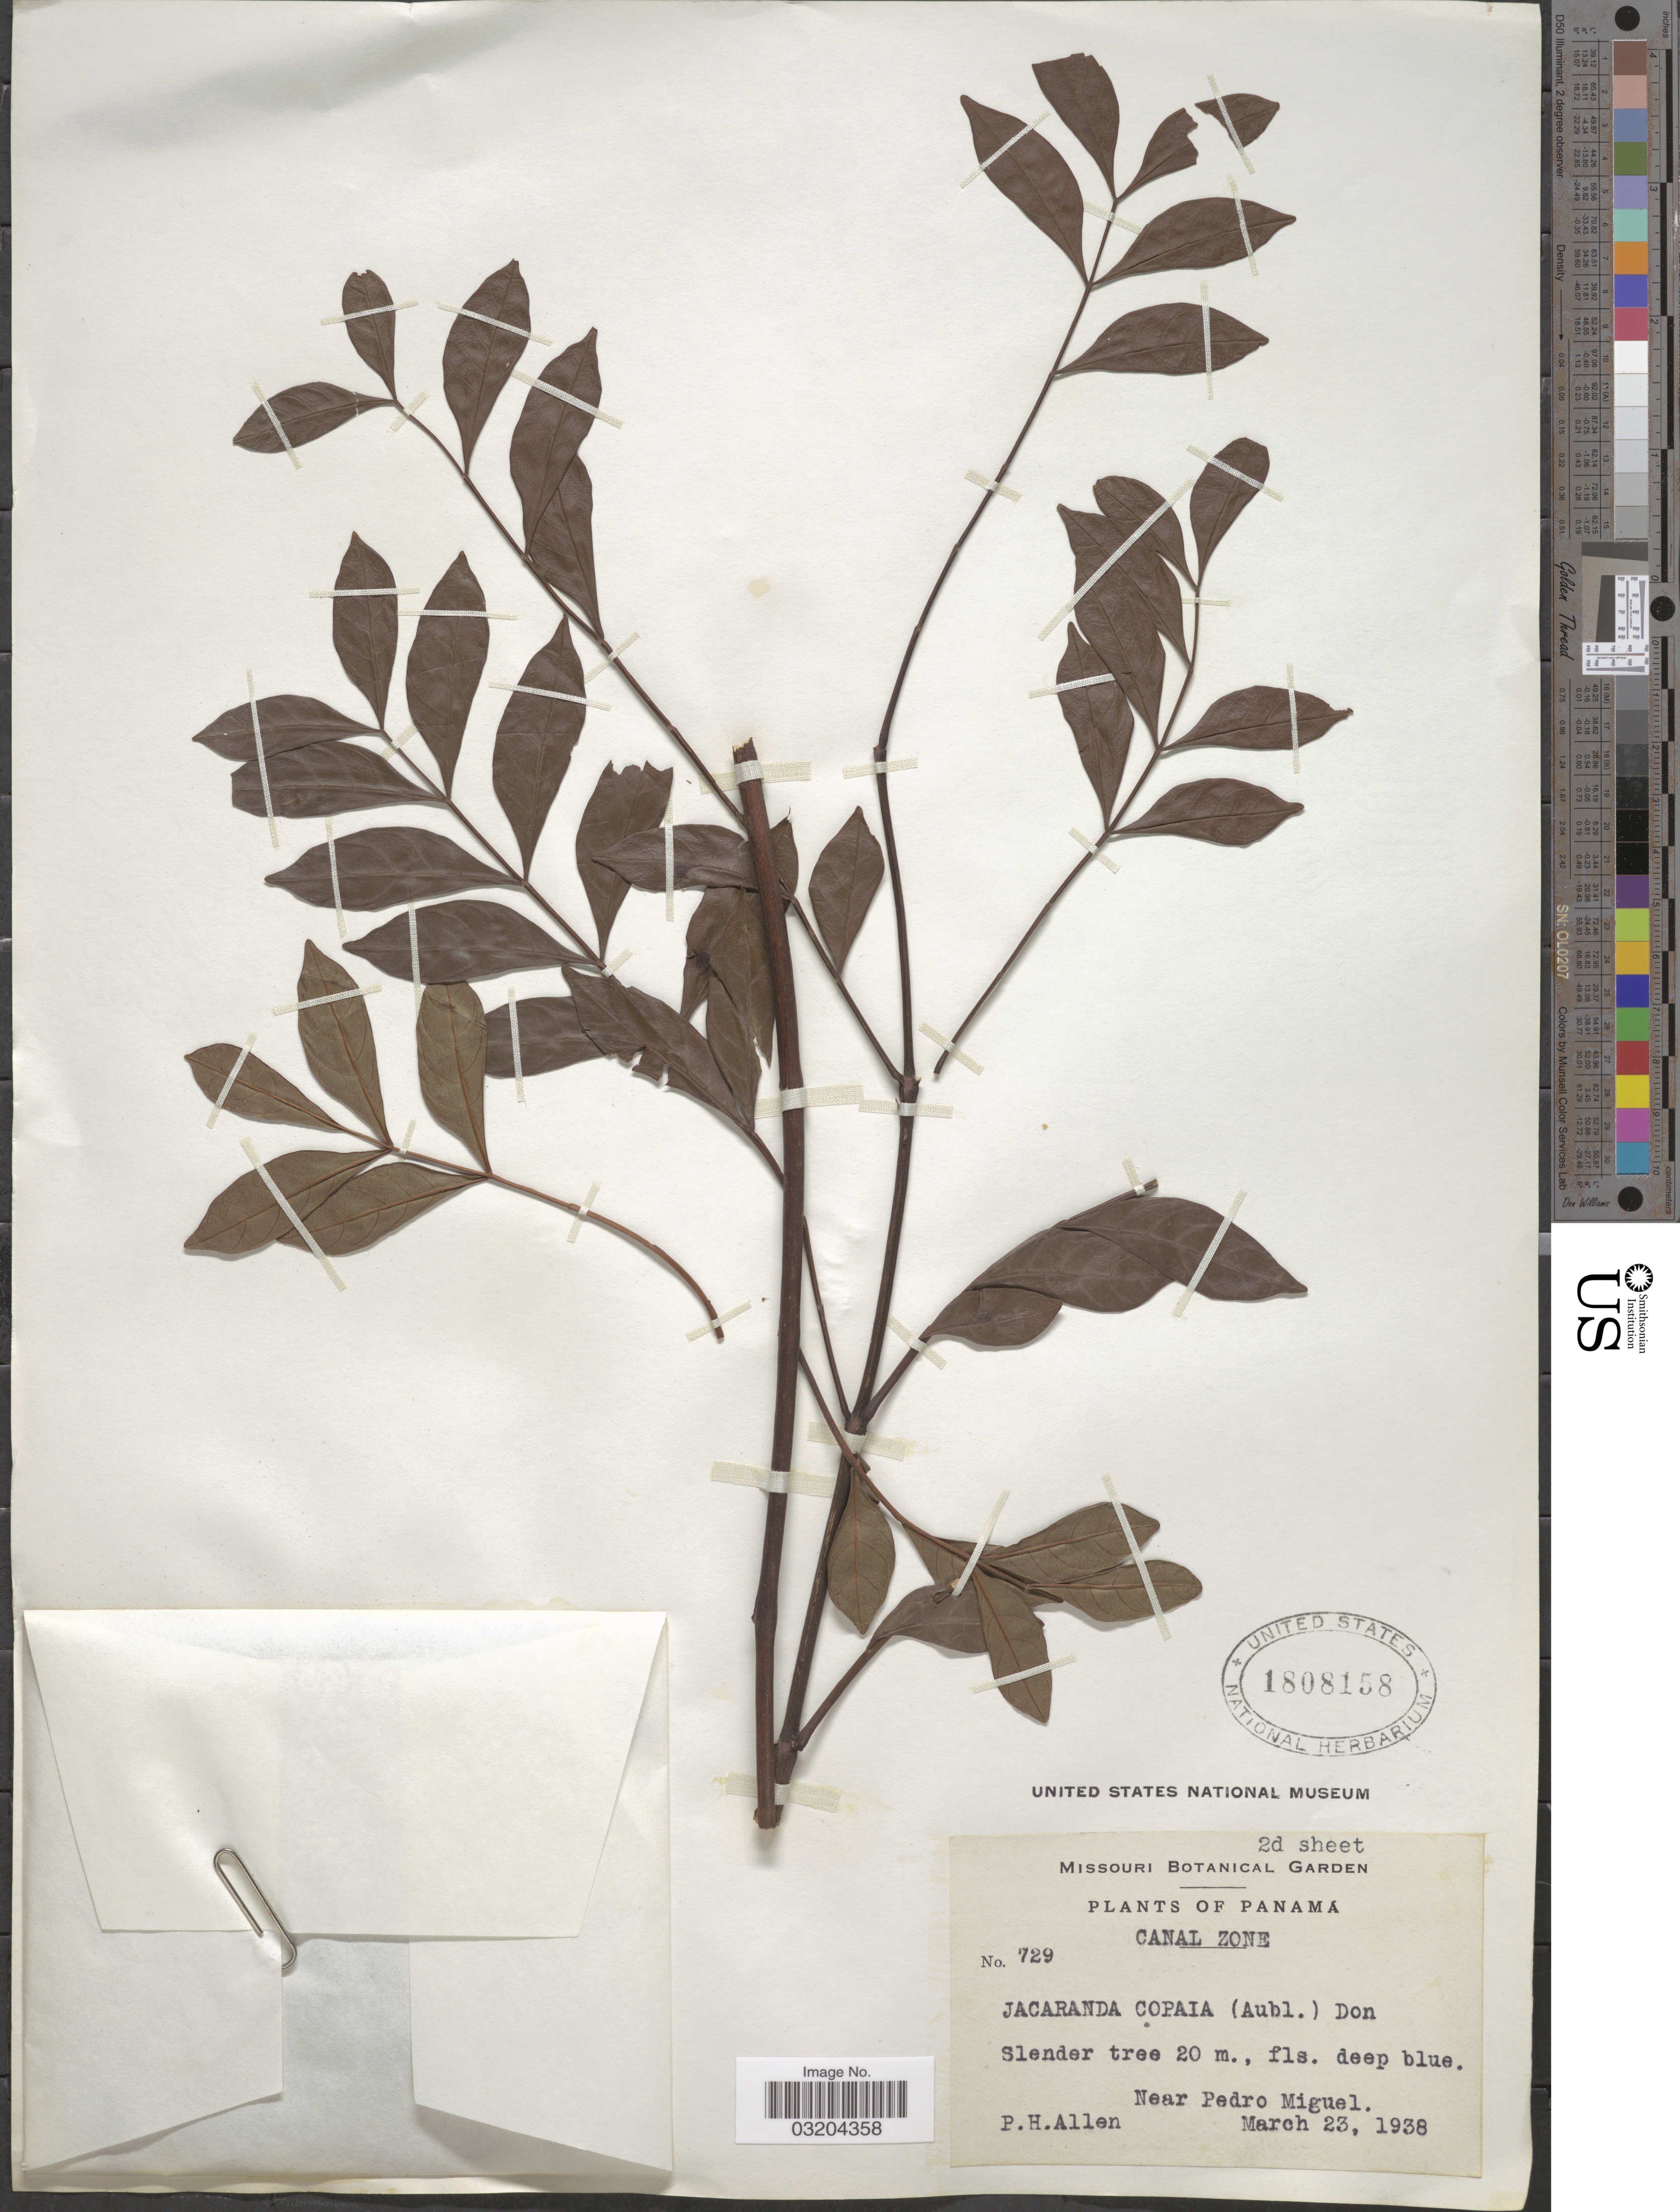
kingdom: Plantae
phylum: Tracheophyta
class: Magnoliopsida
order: Lamiales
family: Bignoniaceae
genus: Jacaranda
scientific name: Jacaranda copaia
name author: (Aubl.) D. Don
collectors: P. H. Allen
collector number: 729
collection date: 1938-03-23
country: Panama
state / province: Colón / Panamá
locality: Canal Zone. Near Pedro Miguel.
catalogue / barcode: US 1808158